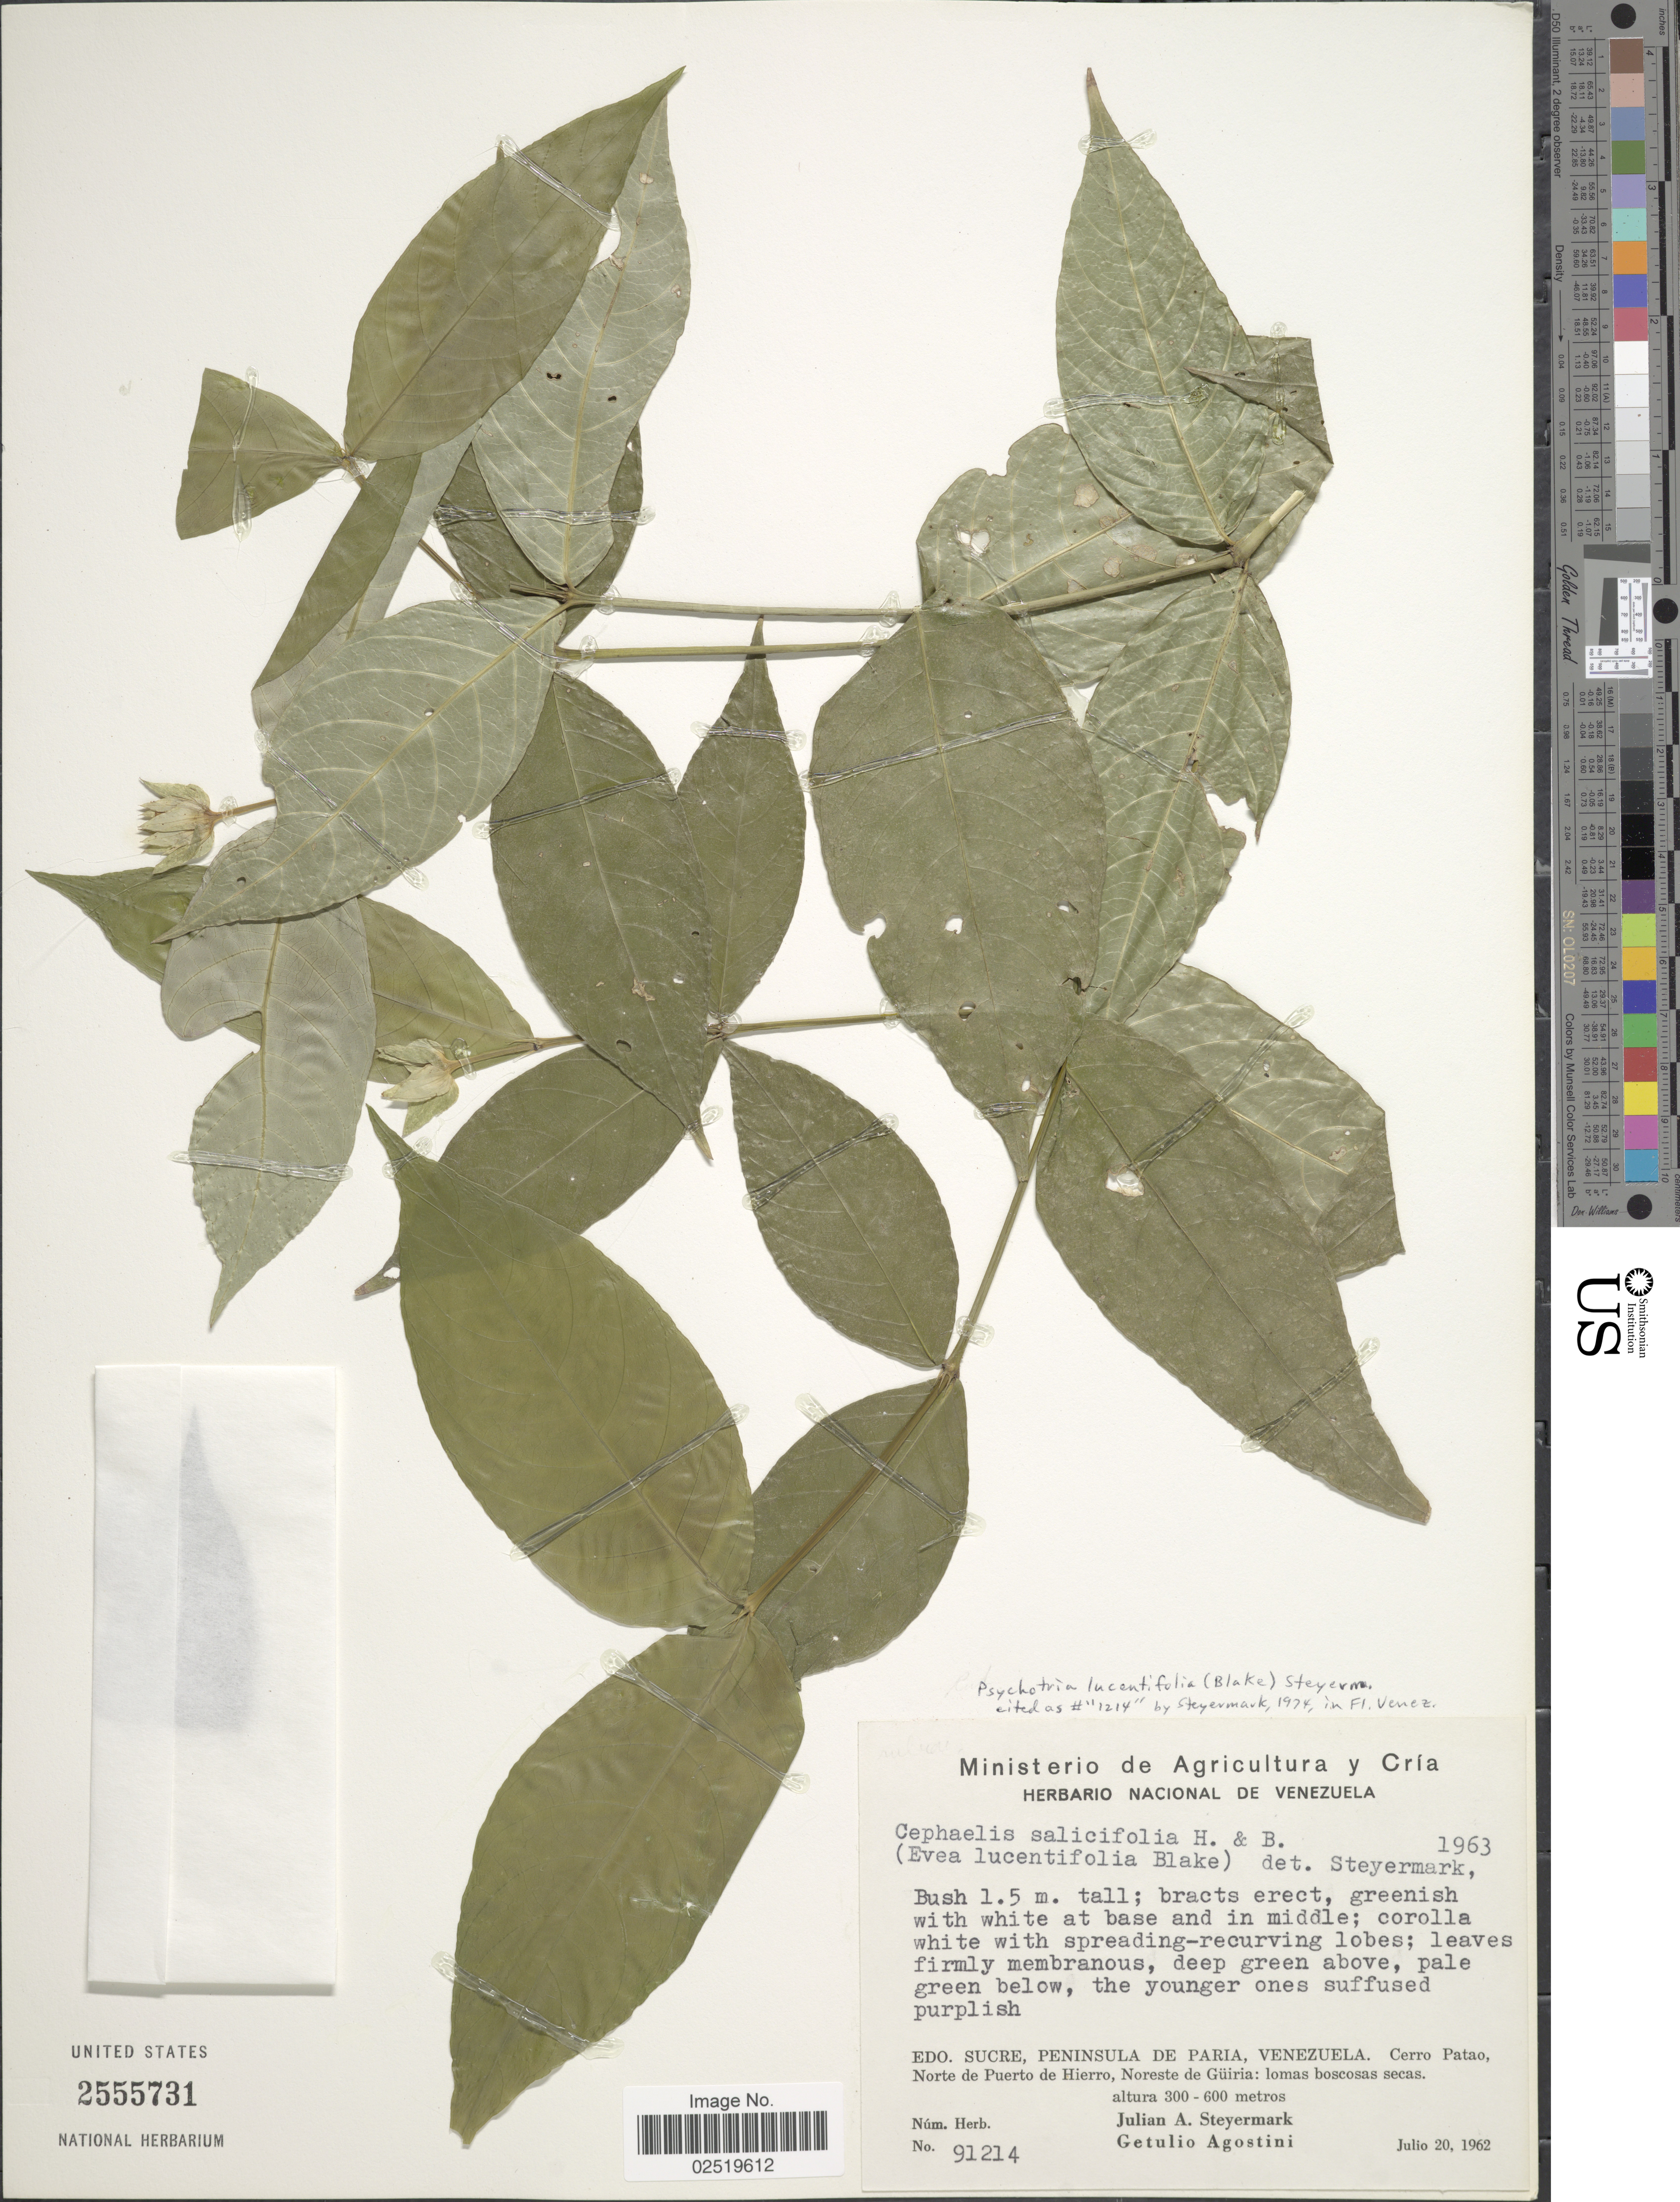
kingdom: Plantae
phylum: Tracheophyta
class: Magnoliopsida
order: Gentianales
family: Rubiaceae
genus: Psychotria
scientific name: Psychotria lucentifolia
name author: (S.F. Blake) Steyerm.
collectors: J. Steyermark & G. Agostini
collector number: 91214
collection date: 1962-07-20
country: Venezuela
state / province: Sucre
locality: Peninsula de Paria, Venezuela, Cerro Patao, Norte de Puerto de Hierro, Noreste de Güiria: lomas boscosas secas.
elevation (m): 300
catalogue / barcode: US 2555731